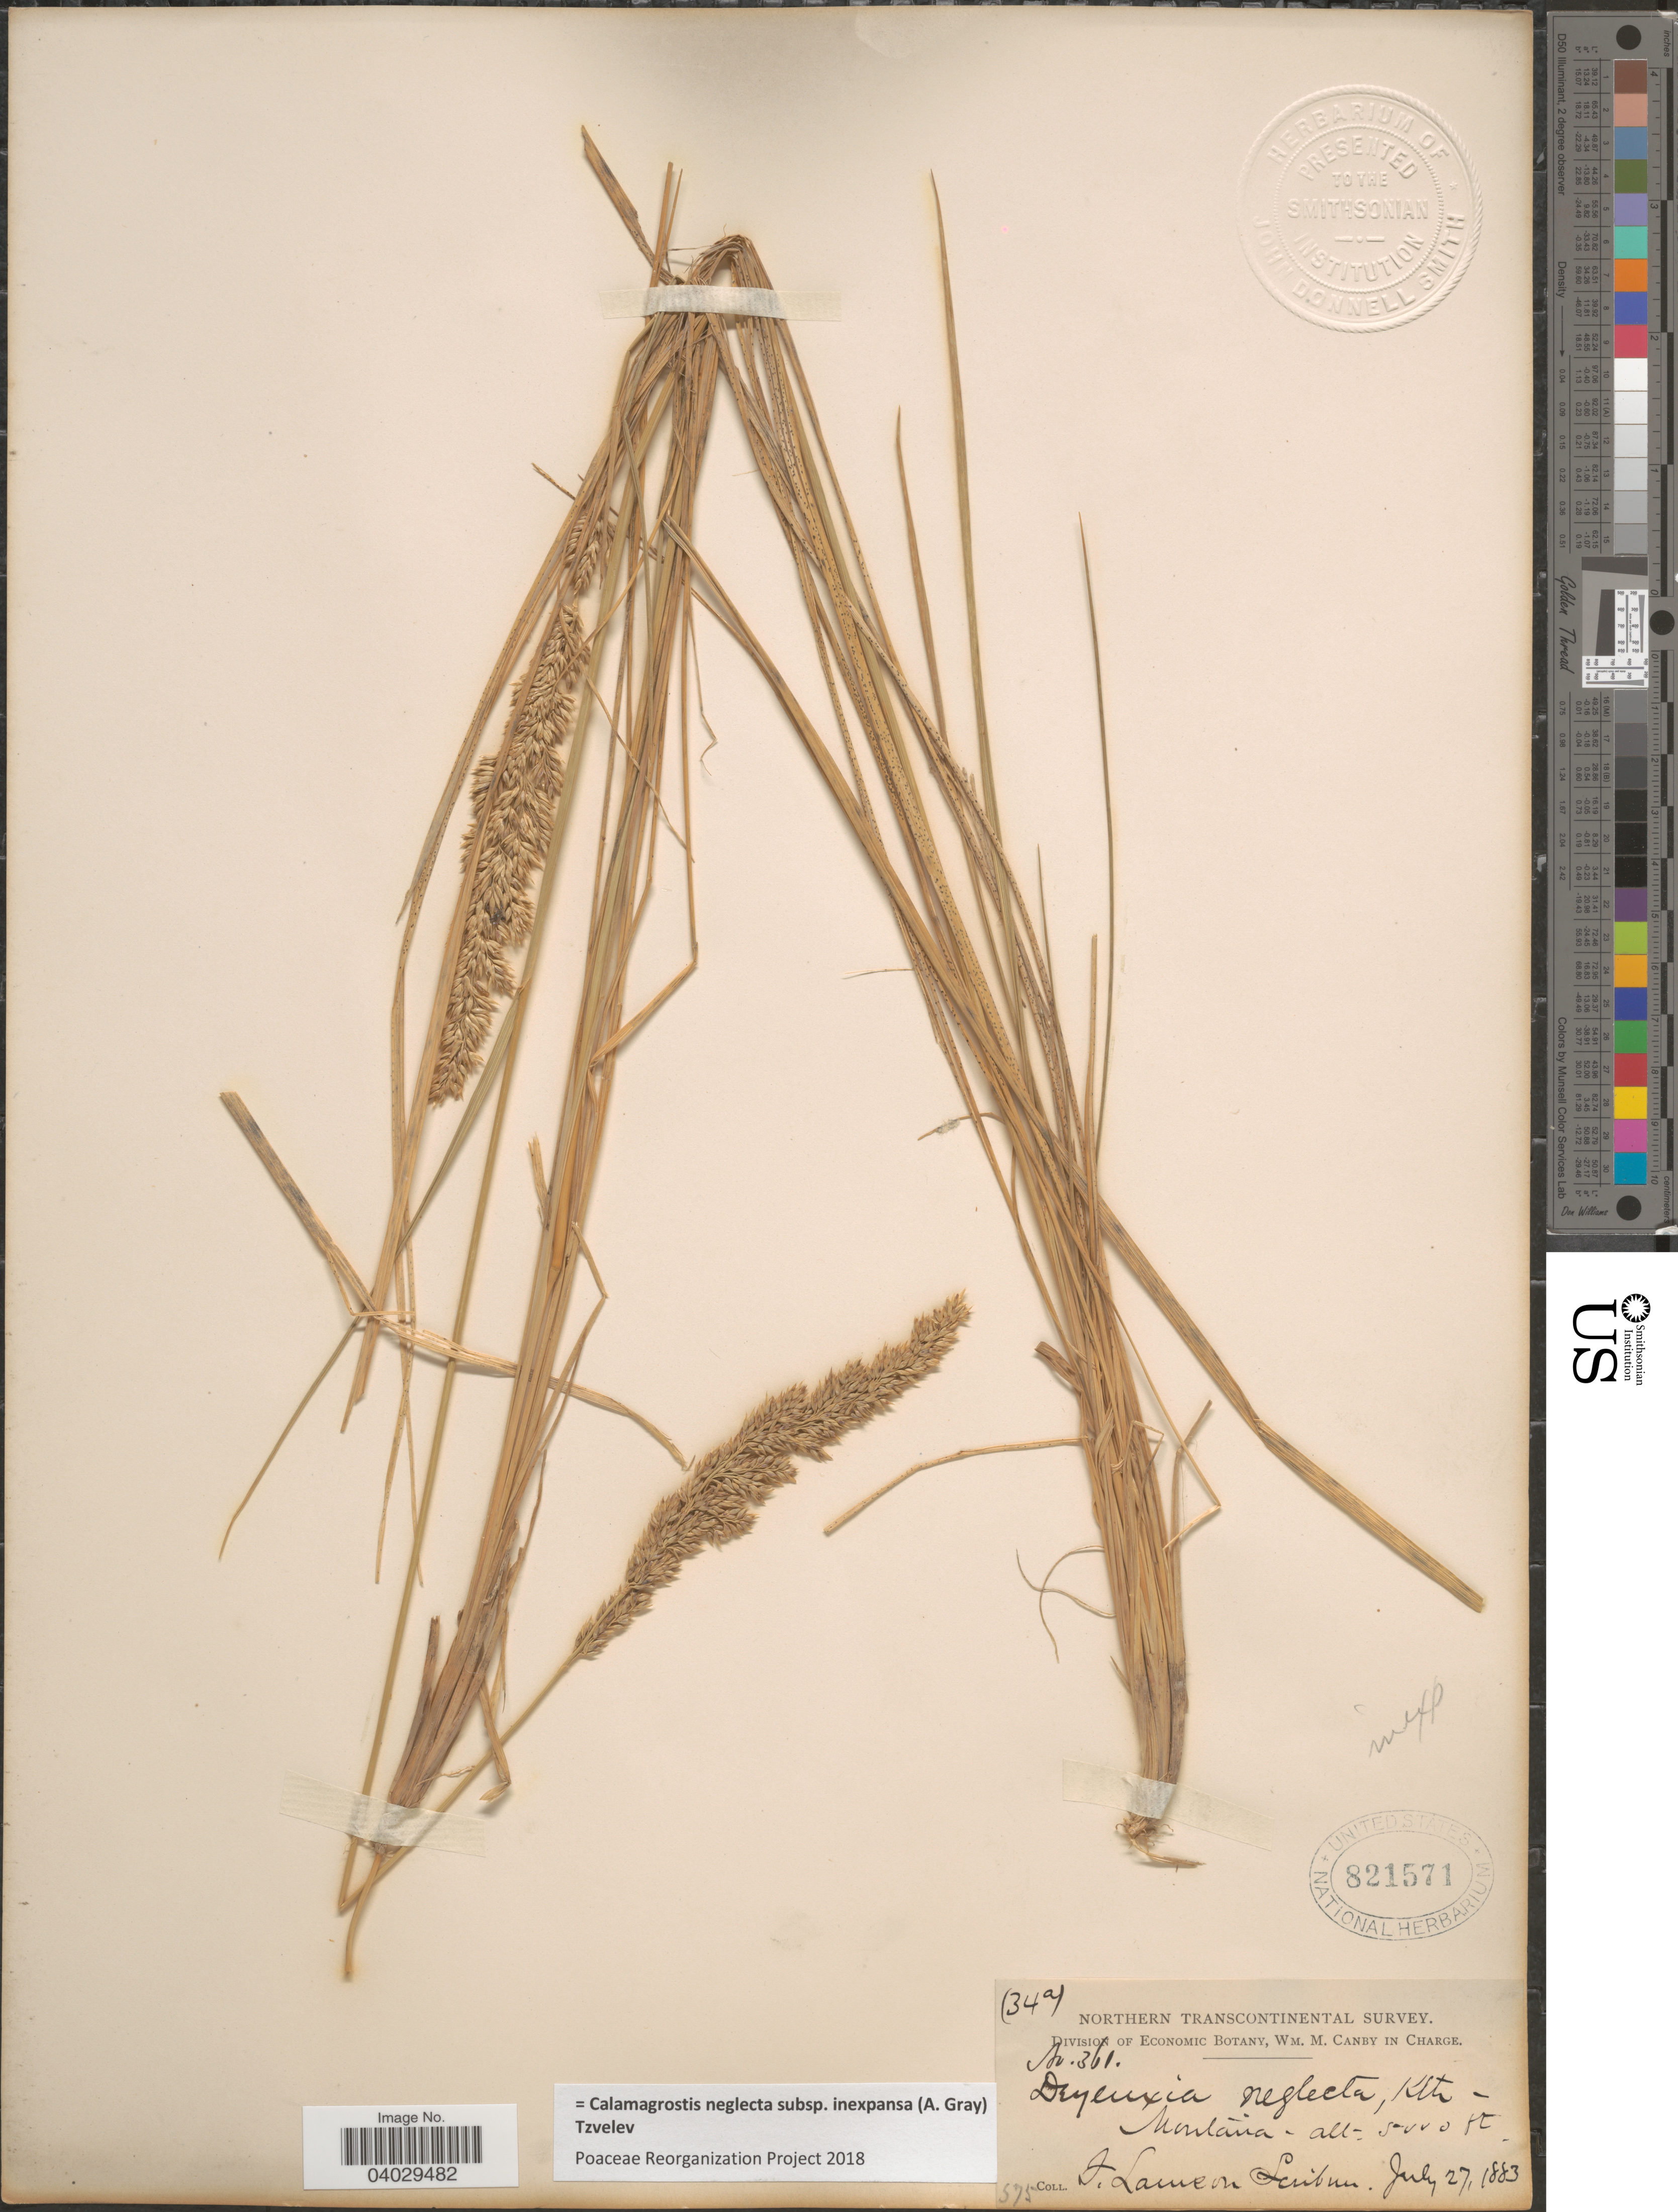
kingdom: Plantae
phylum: Tracheophyta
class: Liliopsida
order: Poales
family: Poaceae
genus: Calamagrostis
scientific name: Calamagrostis neglecta subsp. inexpansa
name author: (A. Gray) Tzvelev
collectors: F. Lamson-Scribner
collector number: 34a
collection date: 1883-07-27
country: United States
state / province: Montana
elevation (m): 1524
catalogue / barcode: US 821571